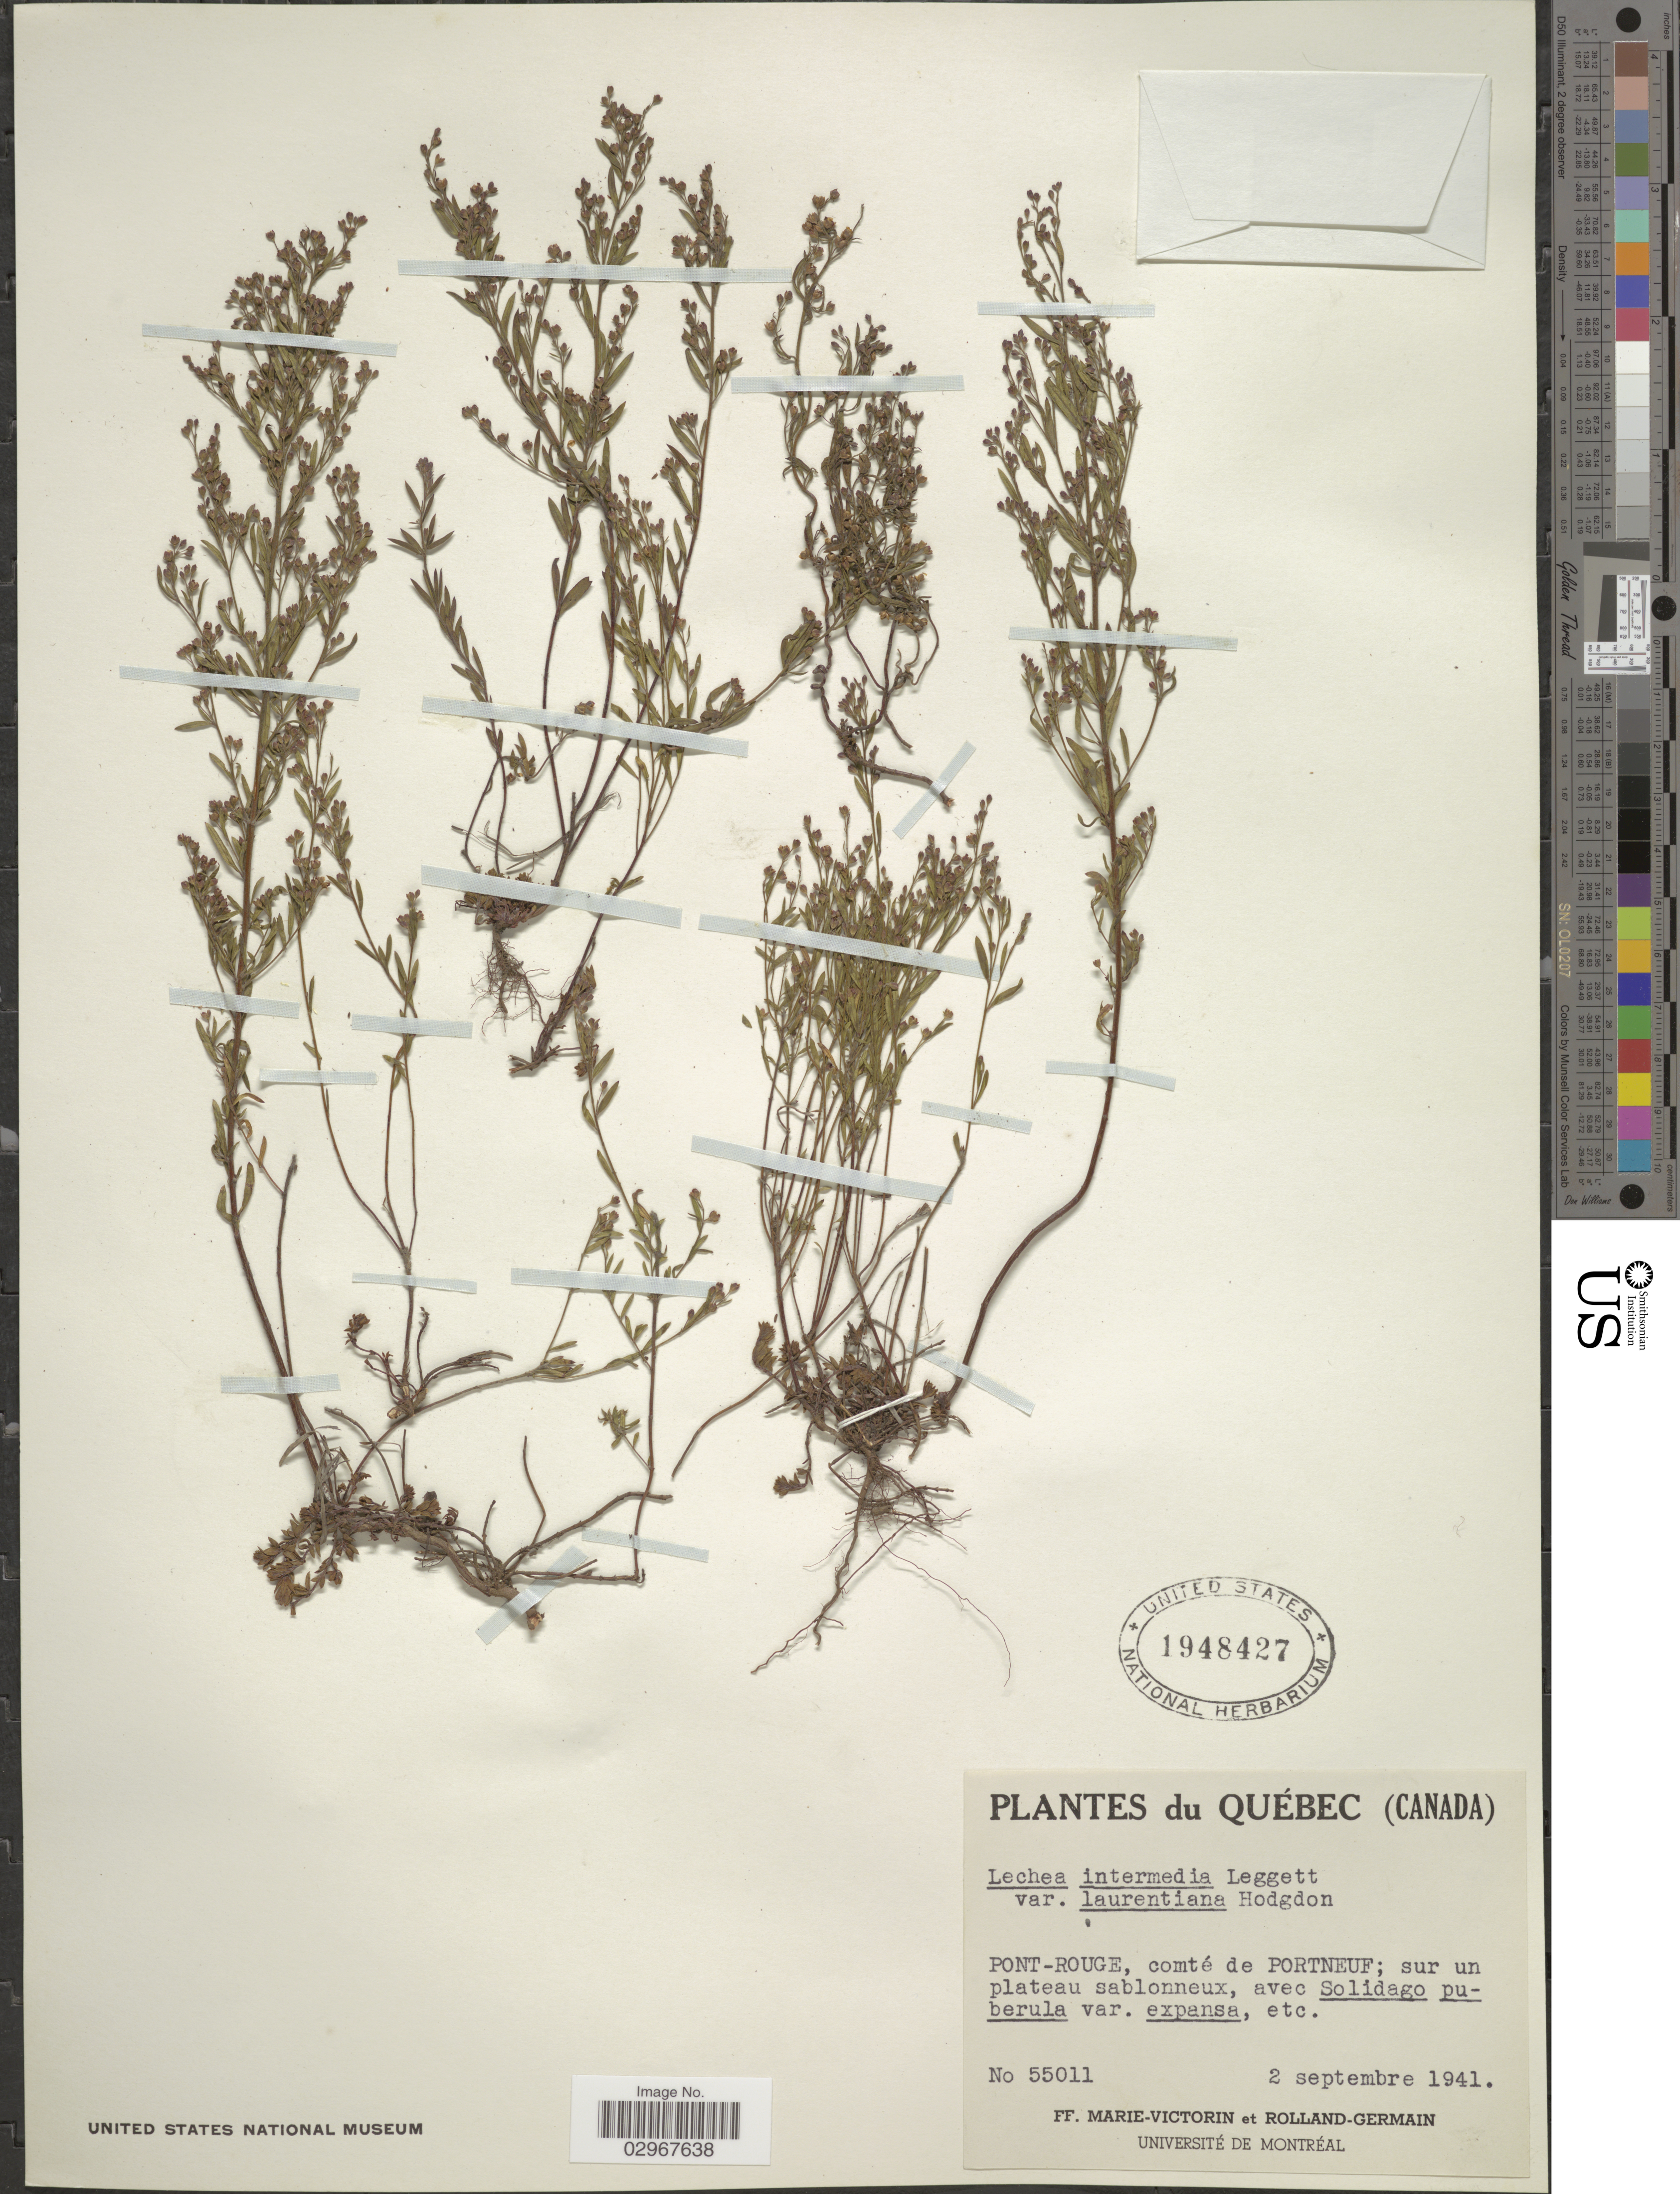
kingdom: Plantae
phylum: Tracheophyta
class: Magnoliopsida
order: Malvales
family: Cistaceae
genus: Lechea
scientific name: Lechea intermedia var. laurentiana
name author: Hodgdon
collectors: F. Marie-Victorin & Rolland-Germain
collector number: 55011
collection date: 1941-09-02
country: Canada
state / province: Quebec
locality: Pont-Rouge, comté de Portneuf.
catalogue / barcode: US 1948427